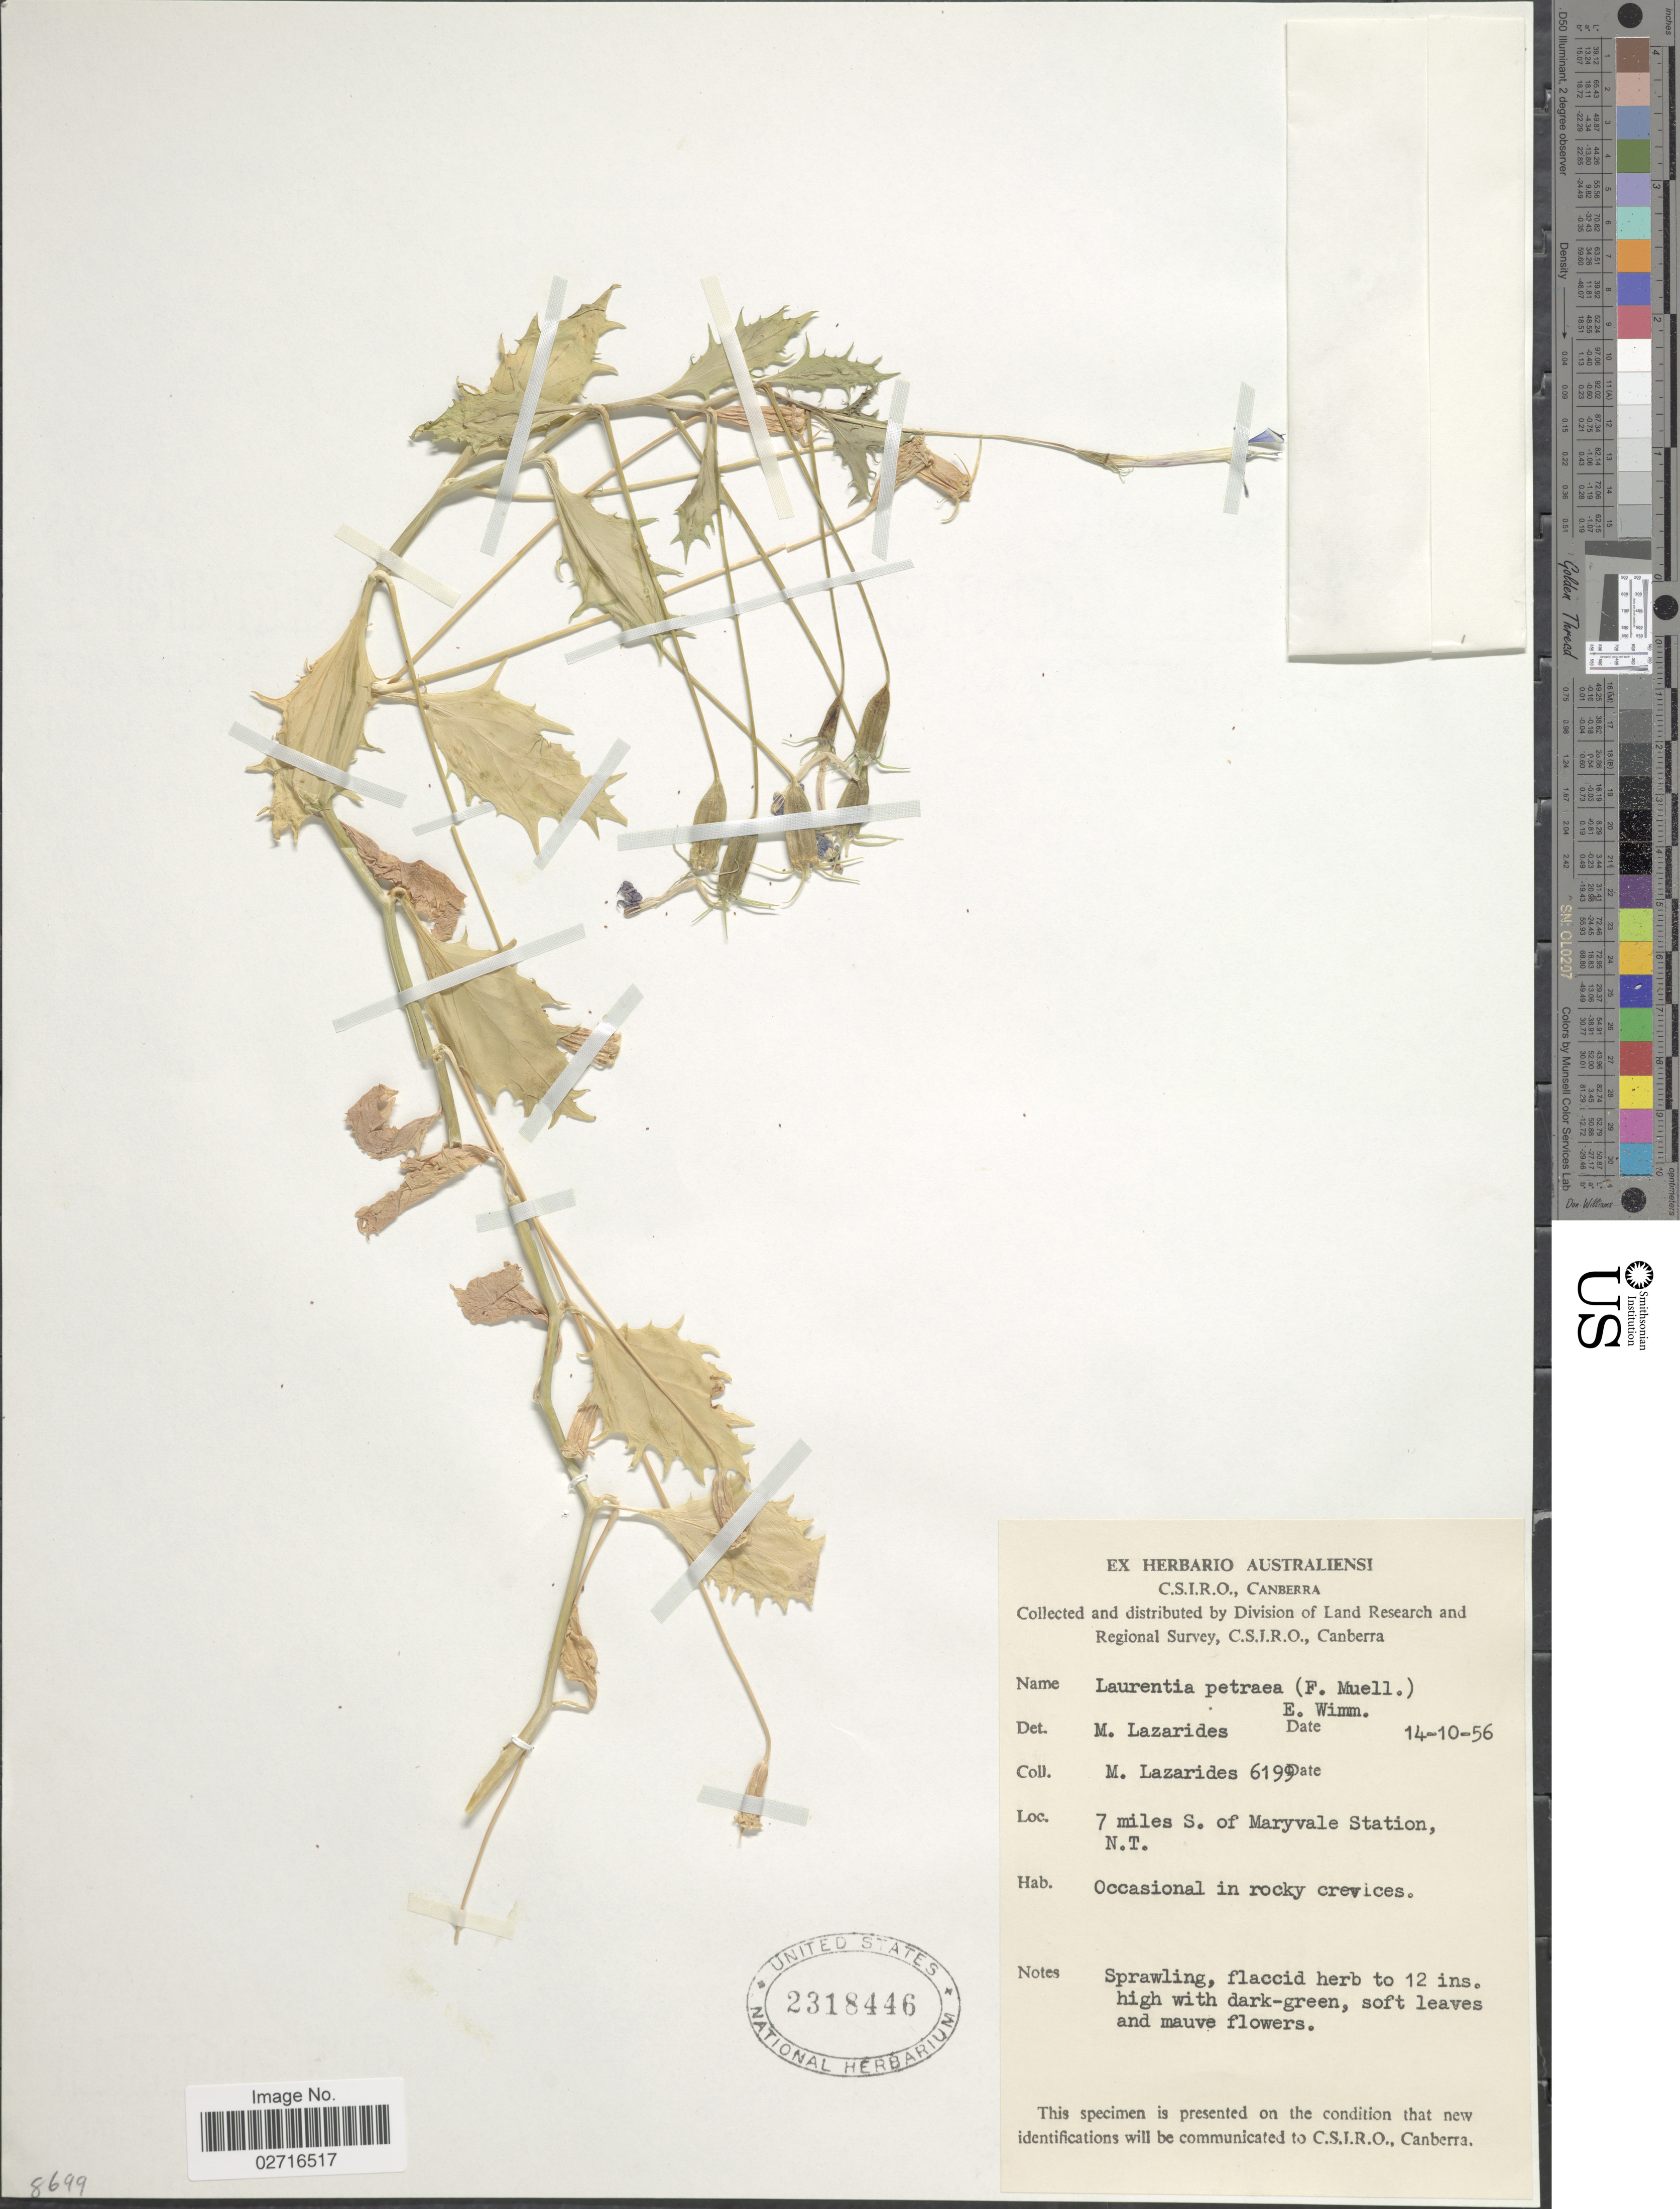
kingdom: Plantae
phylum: Tracheophyta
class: Magnoliopsida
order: Asterales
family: Campanulaceae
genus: Laurentia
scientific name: Laurentia petraea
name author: (F. Muell.) E. Wimm.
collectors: M. Lazarides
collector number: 6199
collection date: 1956-10-14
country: Australia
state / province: Northern Territory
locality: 7 miles S. of Maryvale Station.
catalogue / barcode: US 2318446